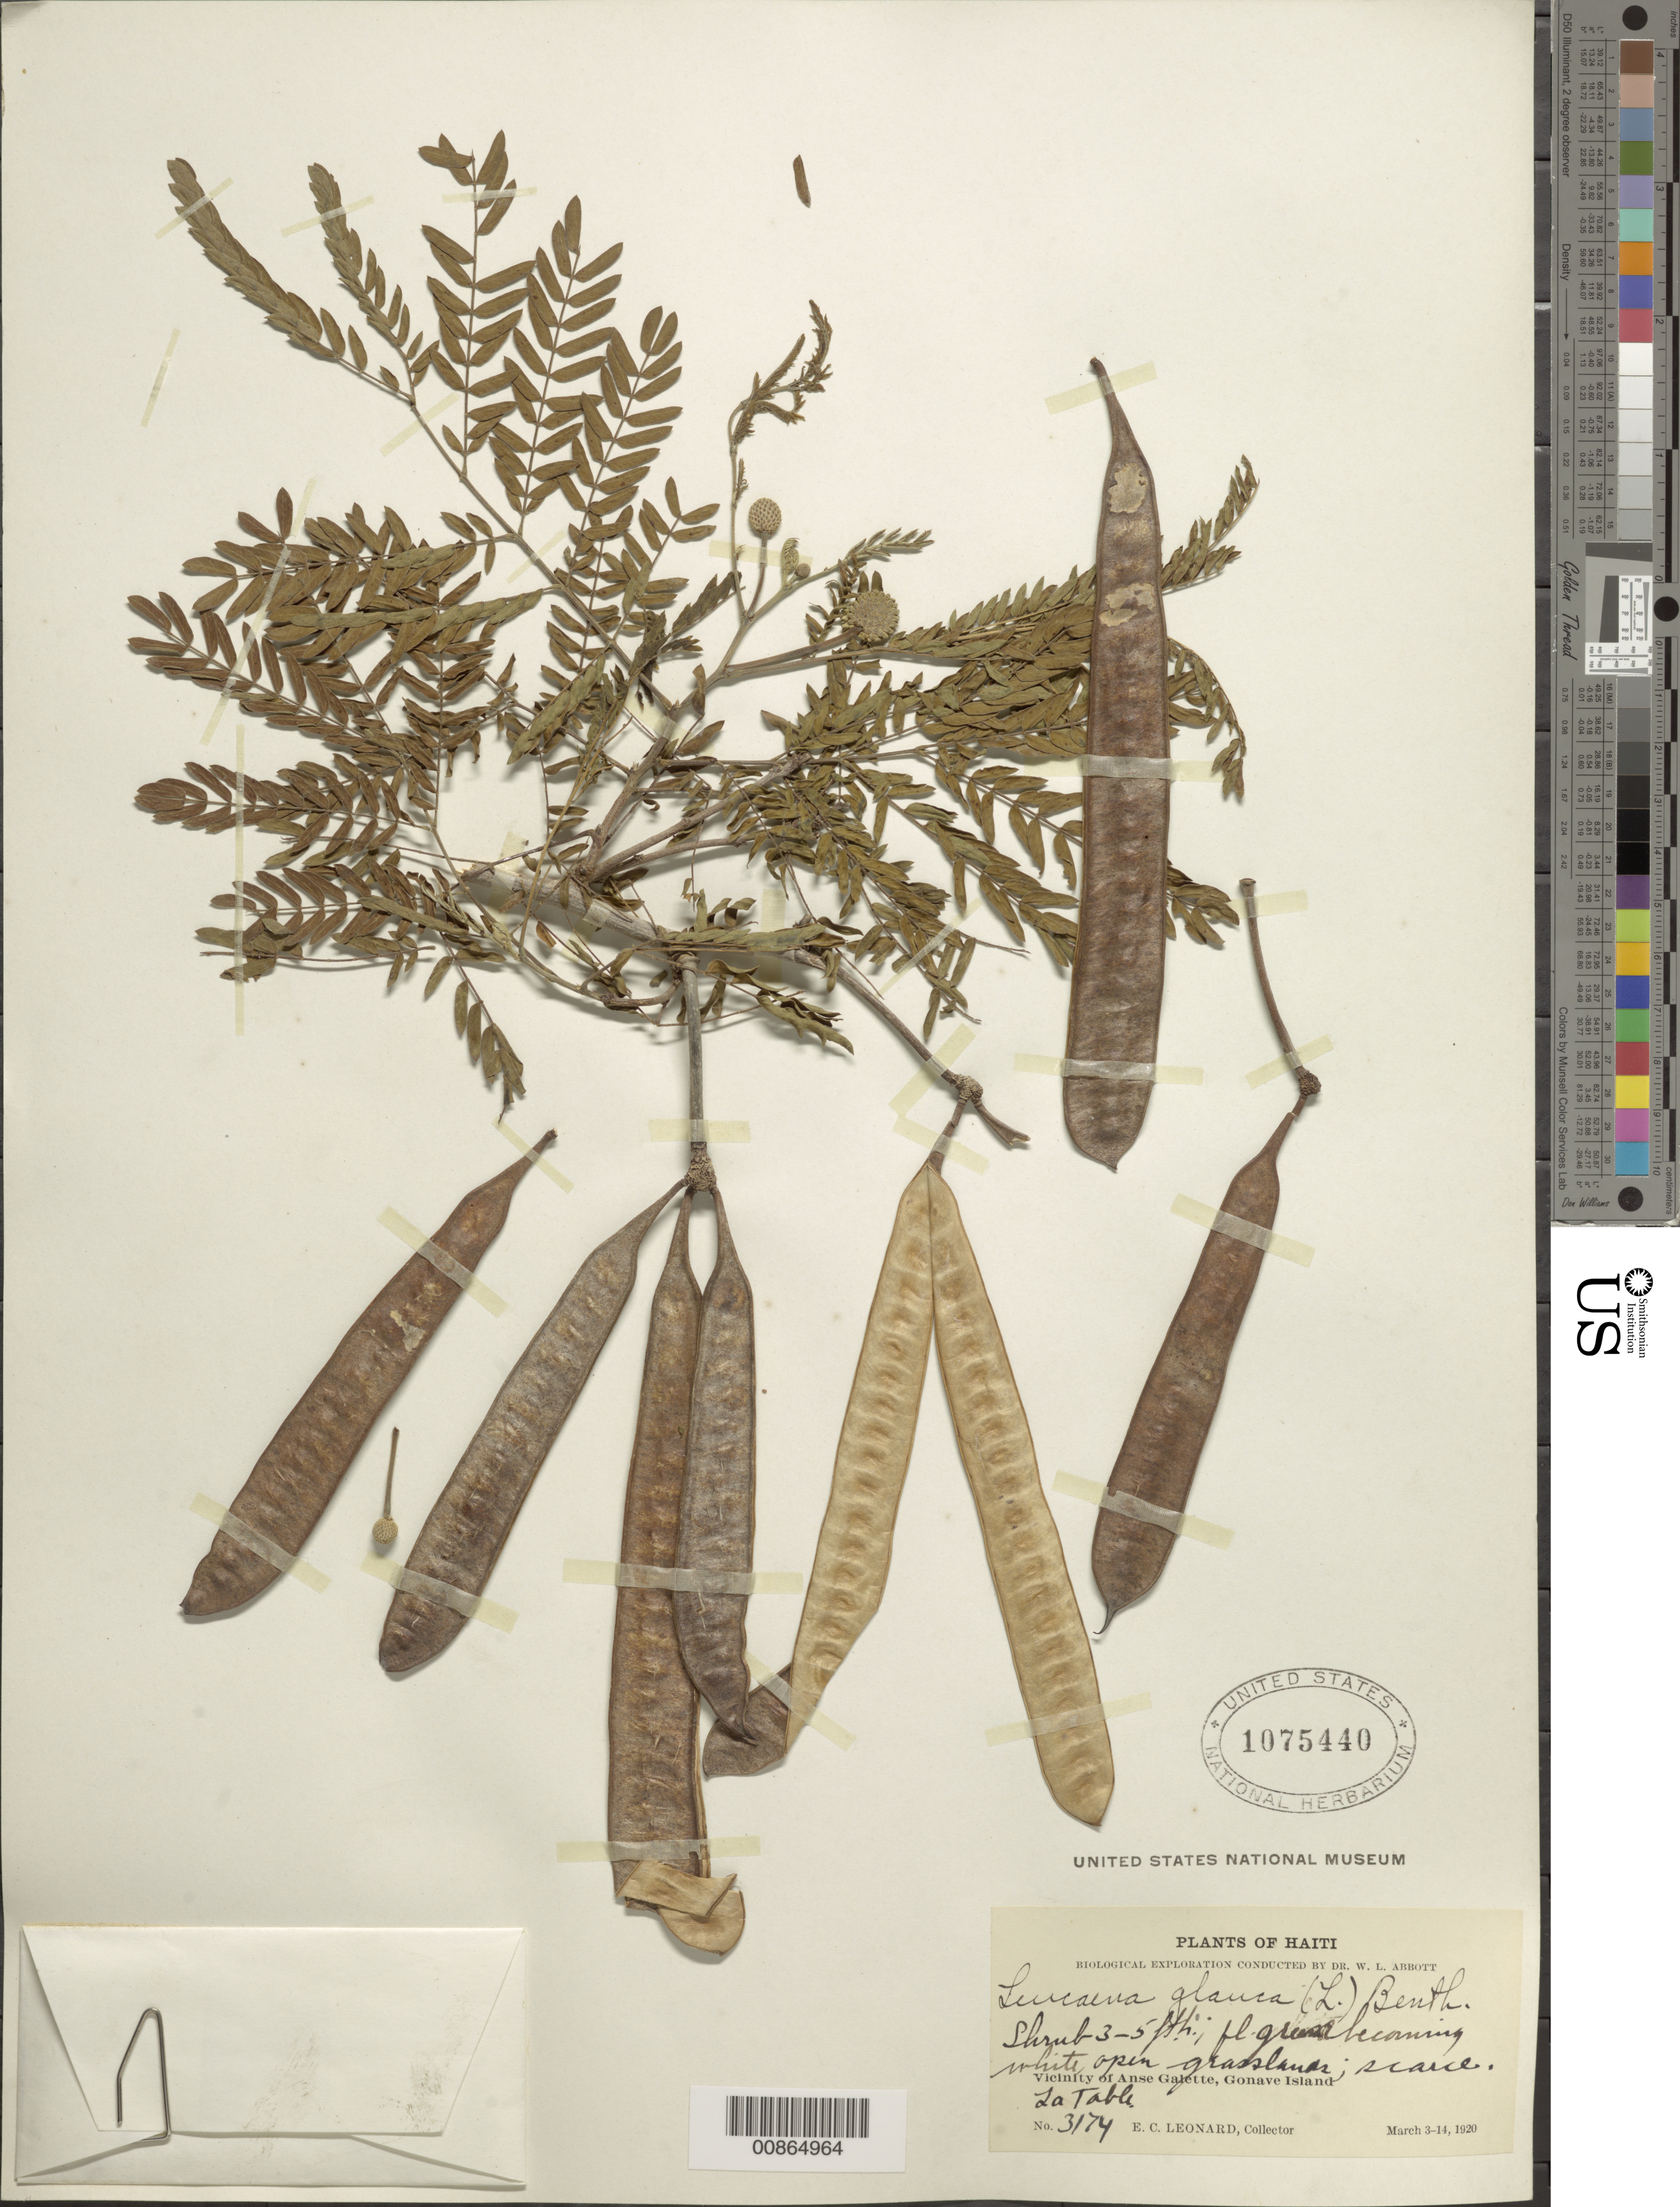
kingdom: Plantae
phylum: Tracheophyta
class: Magnoliopsida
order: Fabales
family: Fabaceae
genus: Leucaena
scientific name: Leucaena leucocephala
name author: (Lam.) de Wit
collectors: E. C. Leonard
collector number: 3174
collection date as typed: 03 Mar 1920 to 14 Mar 1920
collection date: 1920-03-03/1920-03-14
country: Haiti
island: Île de la Gonâve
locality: Vicinity of Anse Galette, Gonave Island. La Table.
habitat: Open grasslands.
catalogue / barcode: US 1075440